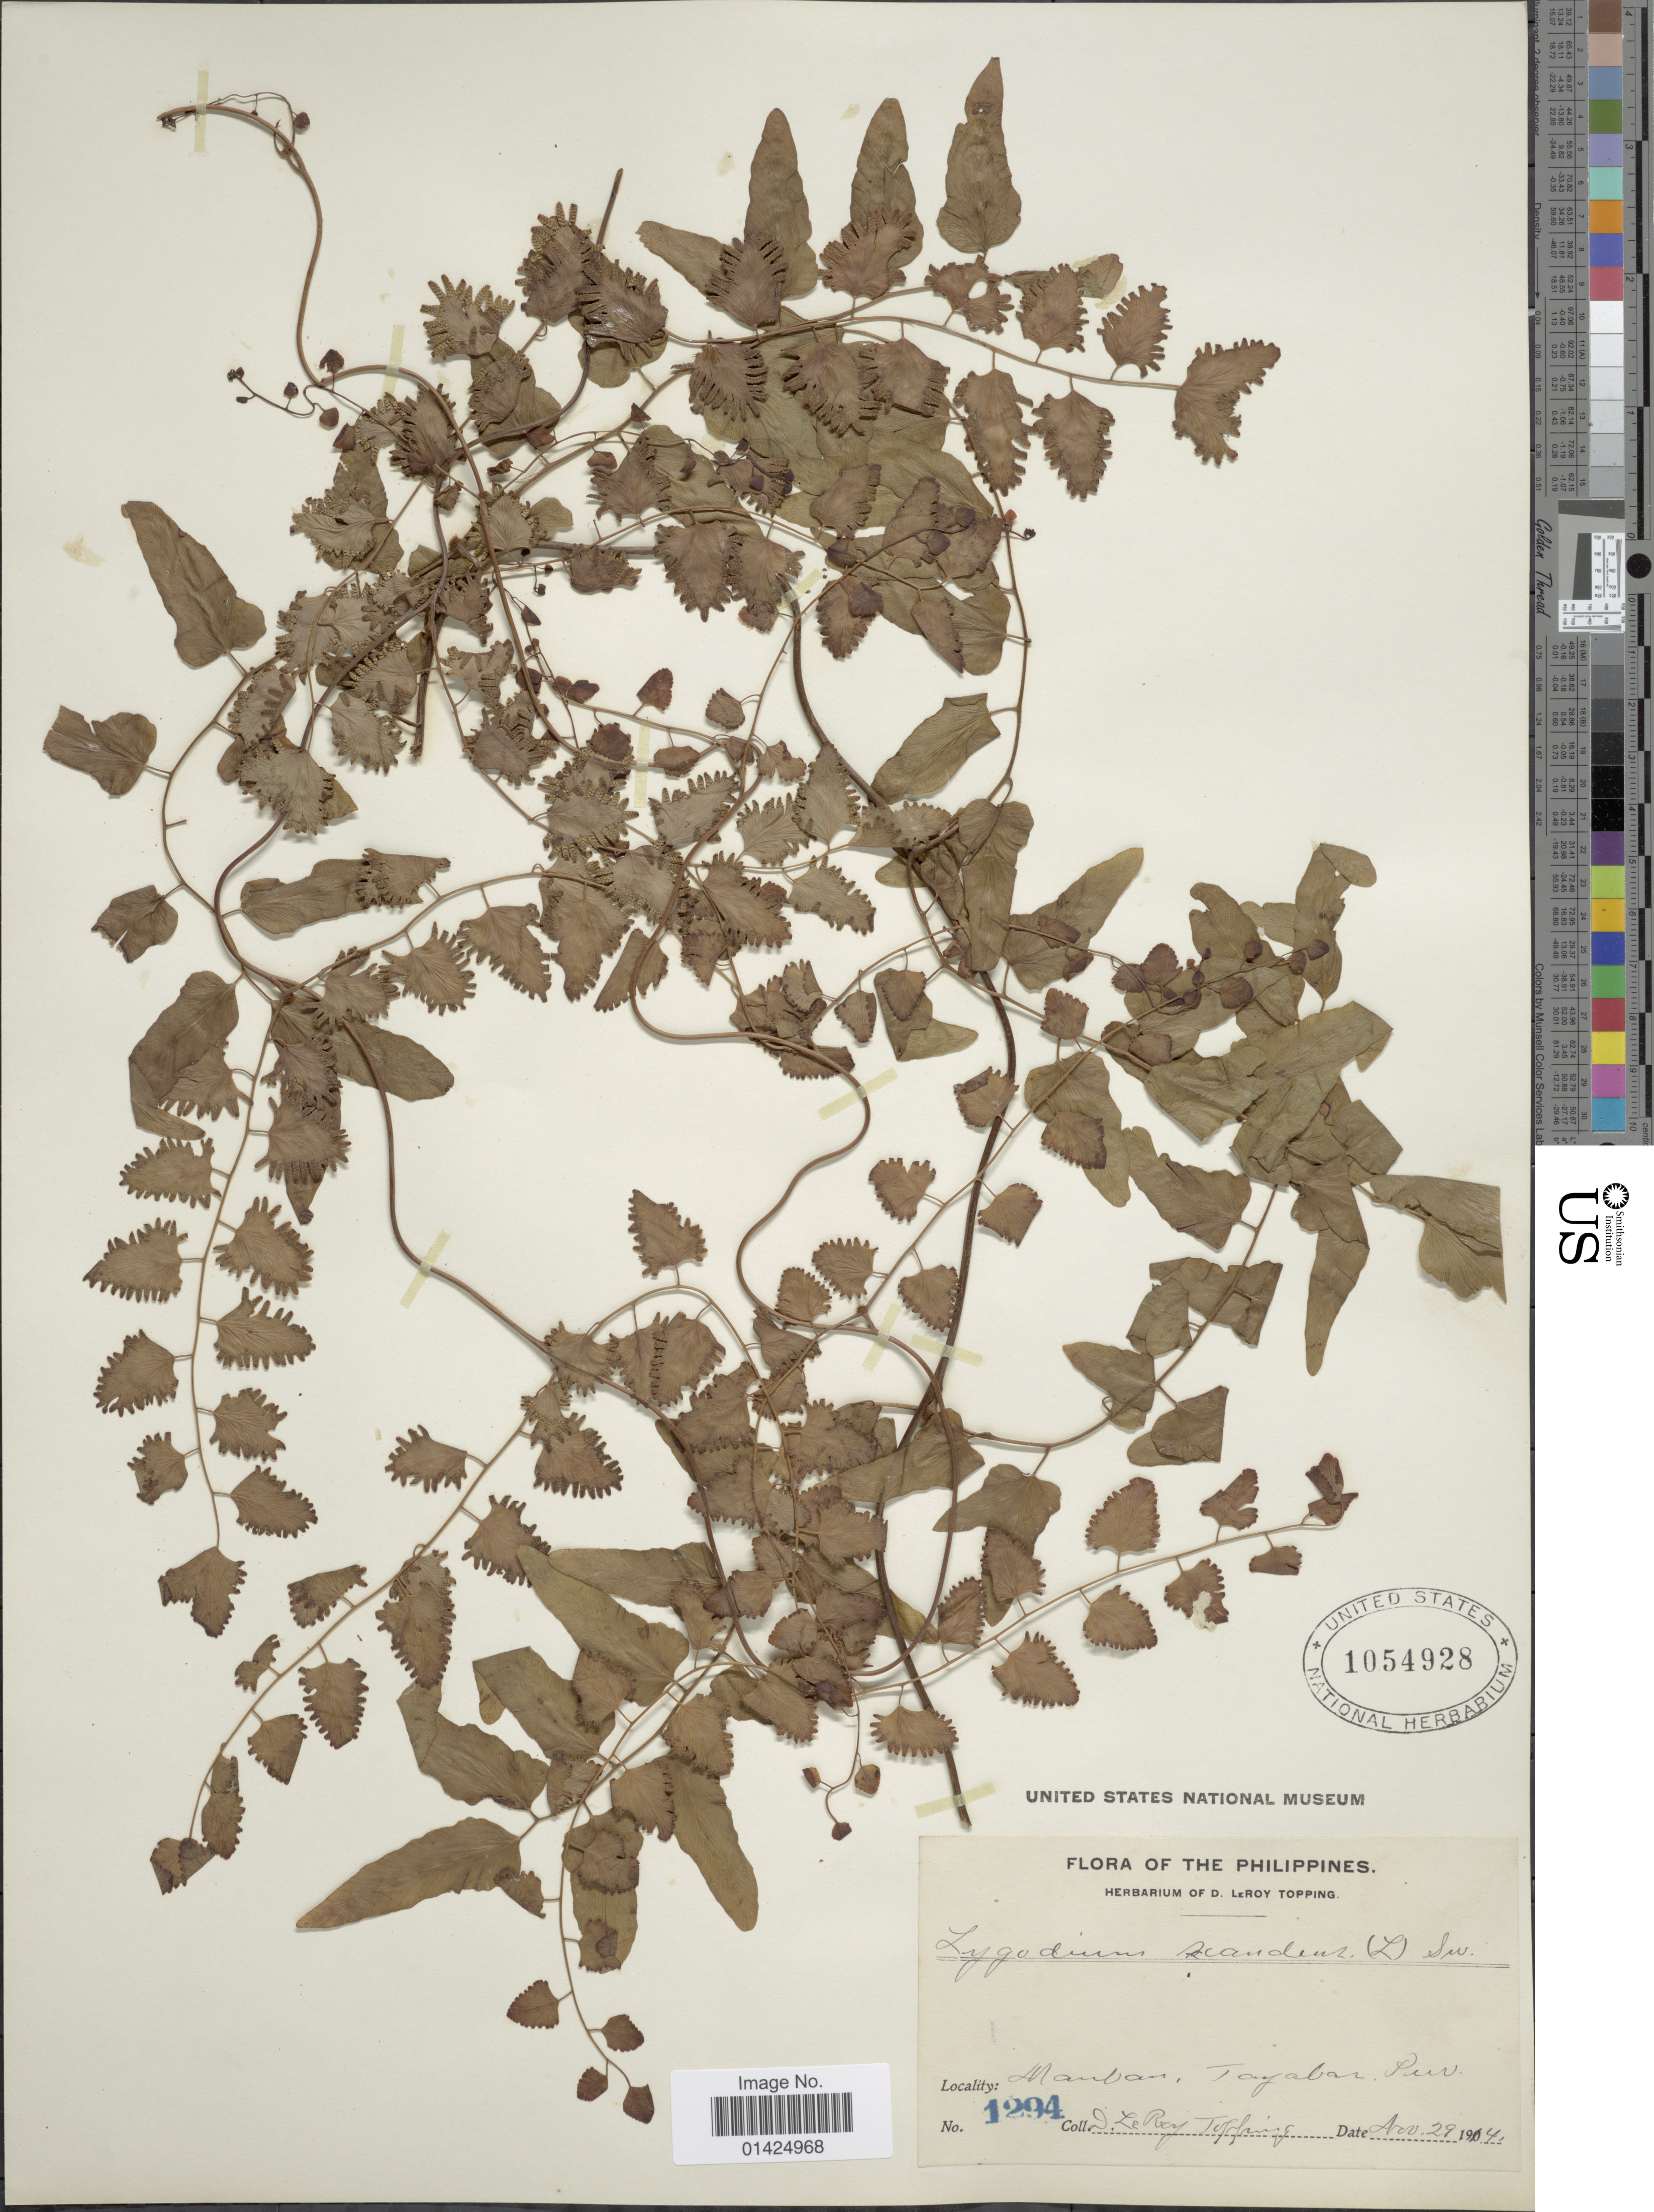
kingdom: Plantae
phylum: Tracheophyta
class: Polypodiopsida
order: Schizaeales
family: Lygodiaceae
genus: Lygodium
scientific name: Lygodium microphyllum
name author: (Cav.) R. Br.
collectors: D. L. Topping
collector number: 1294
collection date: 1914-11-29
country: Philippines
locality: Manban, Tayabas.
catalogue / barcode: US 1054928